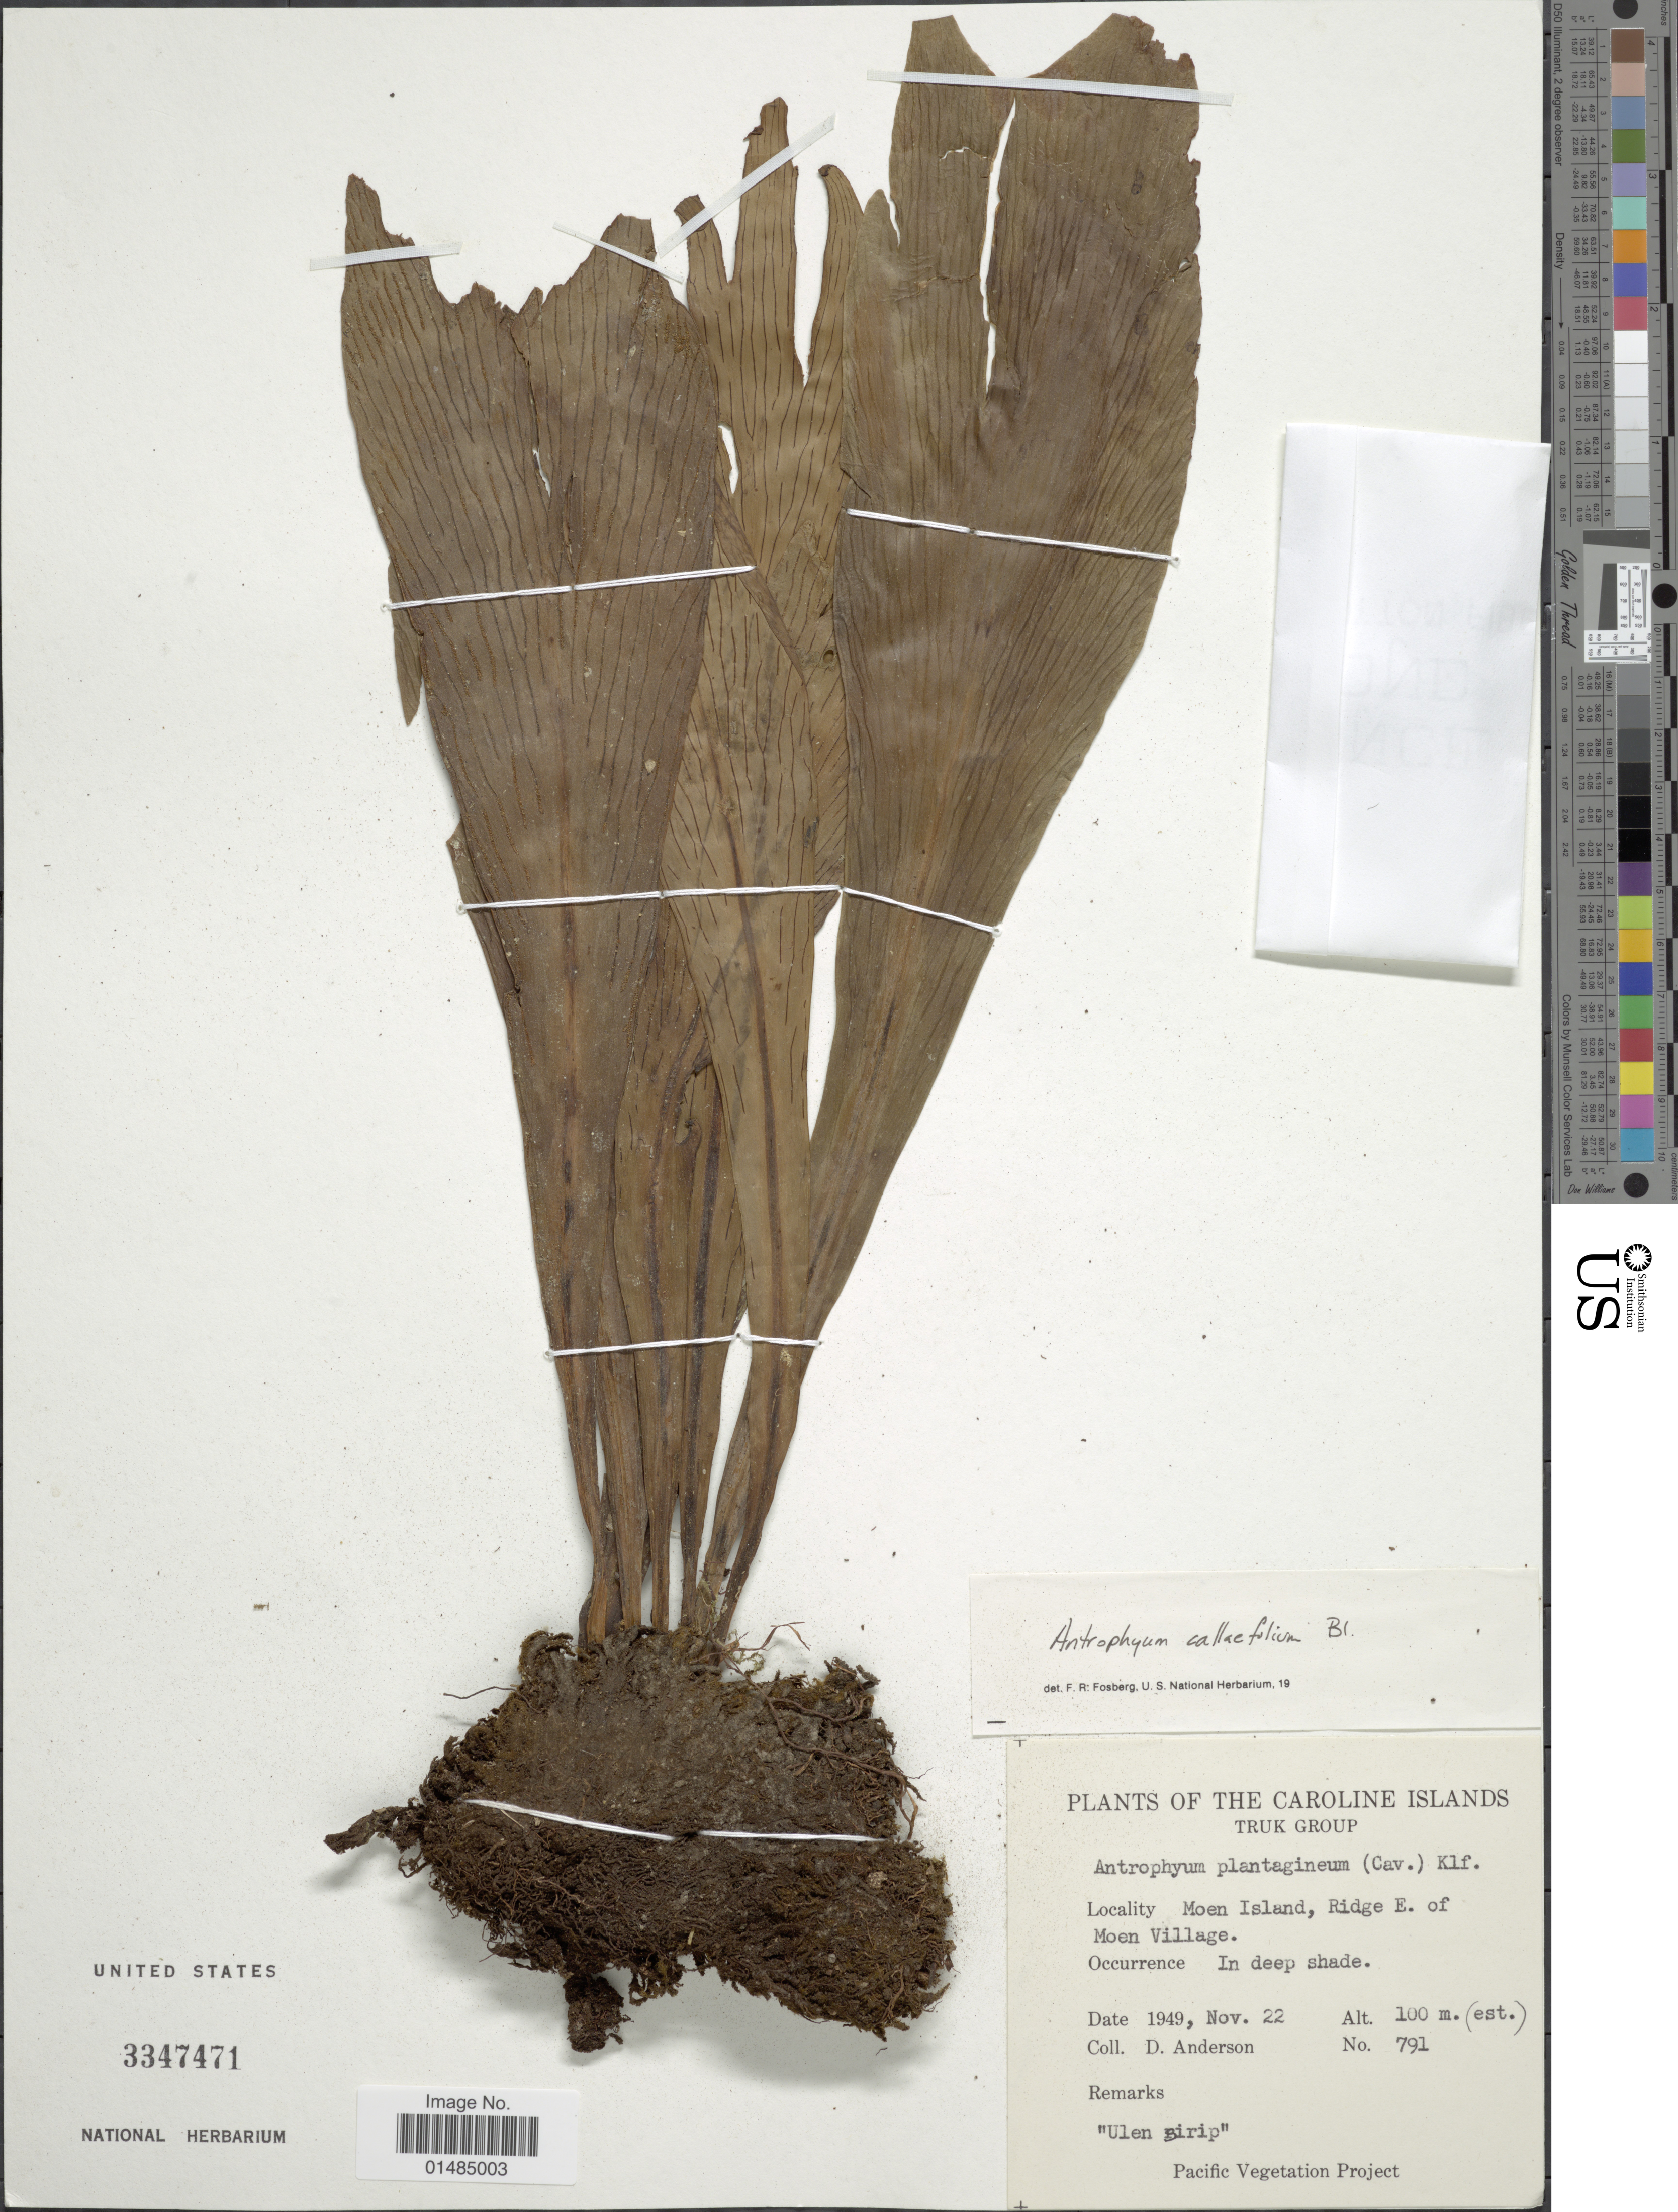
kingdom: Plantae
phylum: Tracheophyta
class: Polypodiopsida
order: Polypodiales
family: Pteridaceae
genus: Antrophyum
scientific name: Antrophyum callifolium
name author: Blume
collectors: D. Anderson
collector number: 791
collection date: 1949-11-22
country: Micronesia, Federated States of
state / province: Truk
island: Moen [Wono]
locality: Caroline islands, Truk Group, Moen Island, Ridge E. of Moen Village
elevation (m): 100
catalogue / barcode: US 3347471